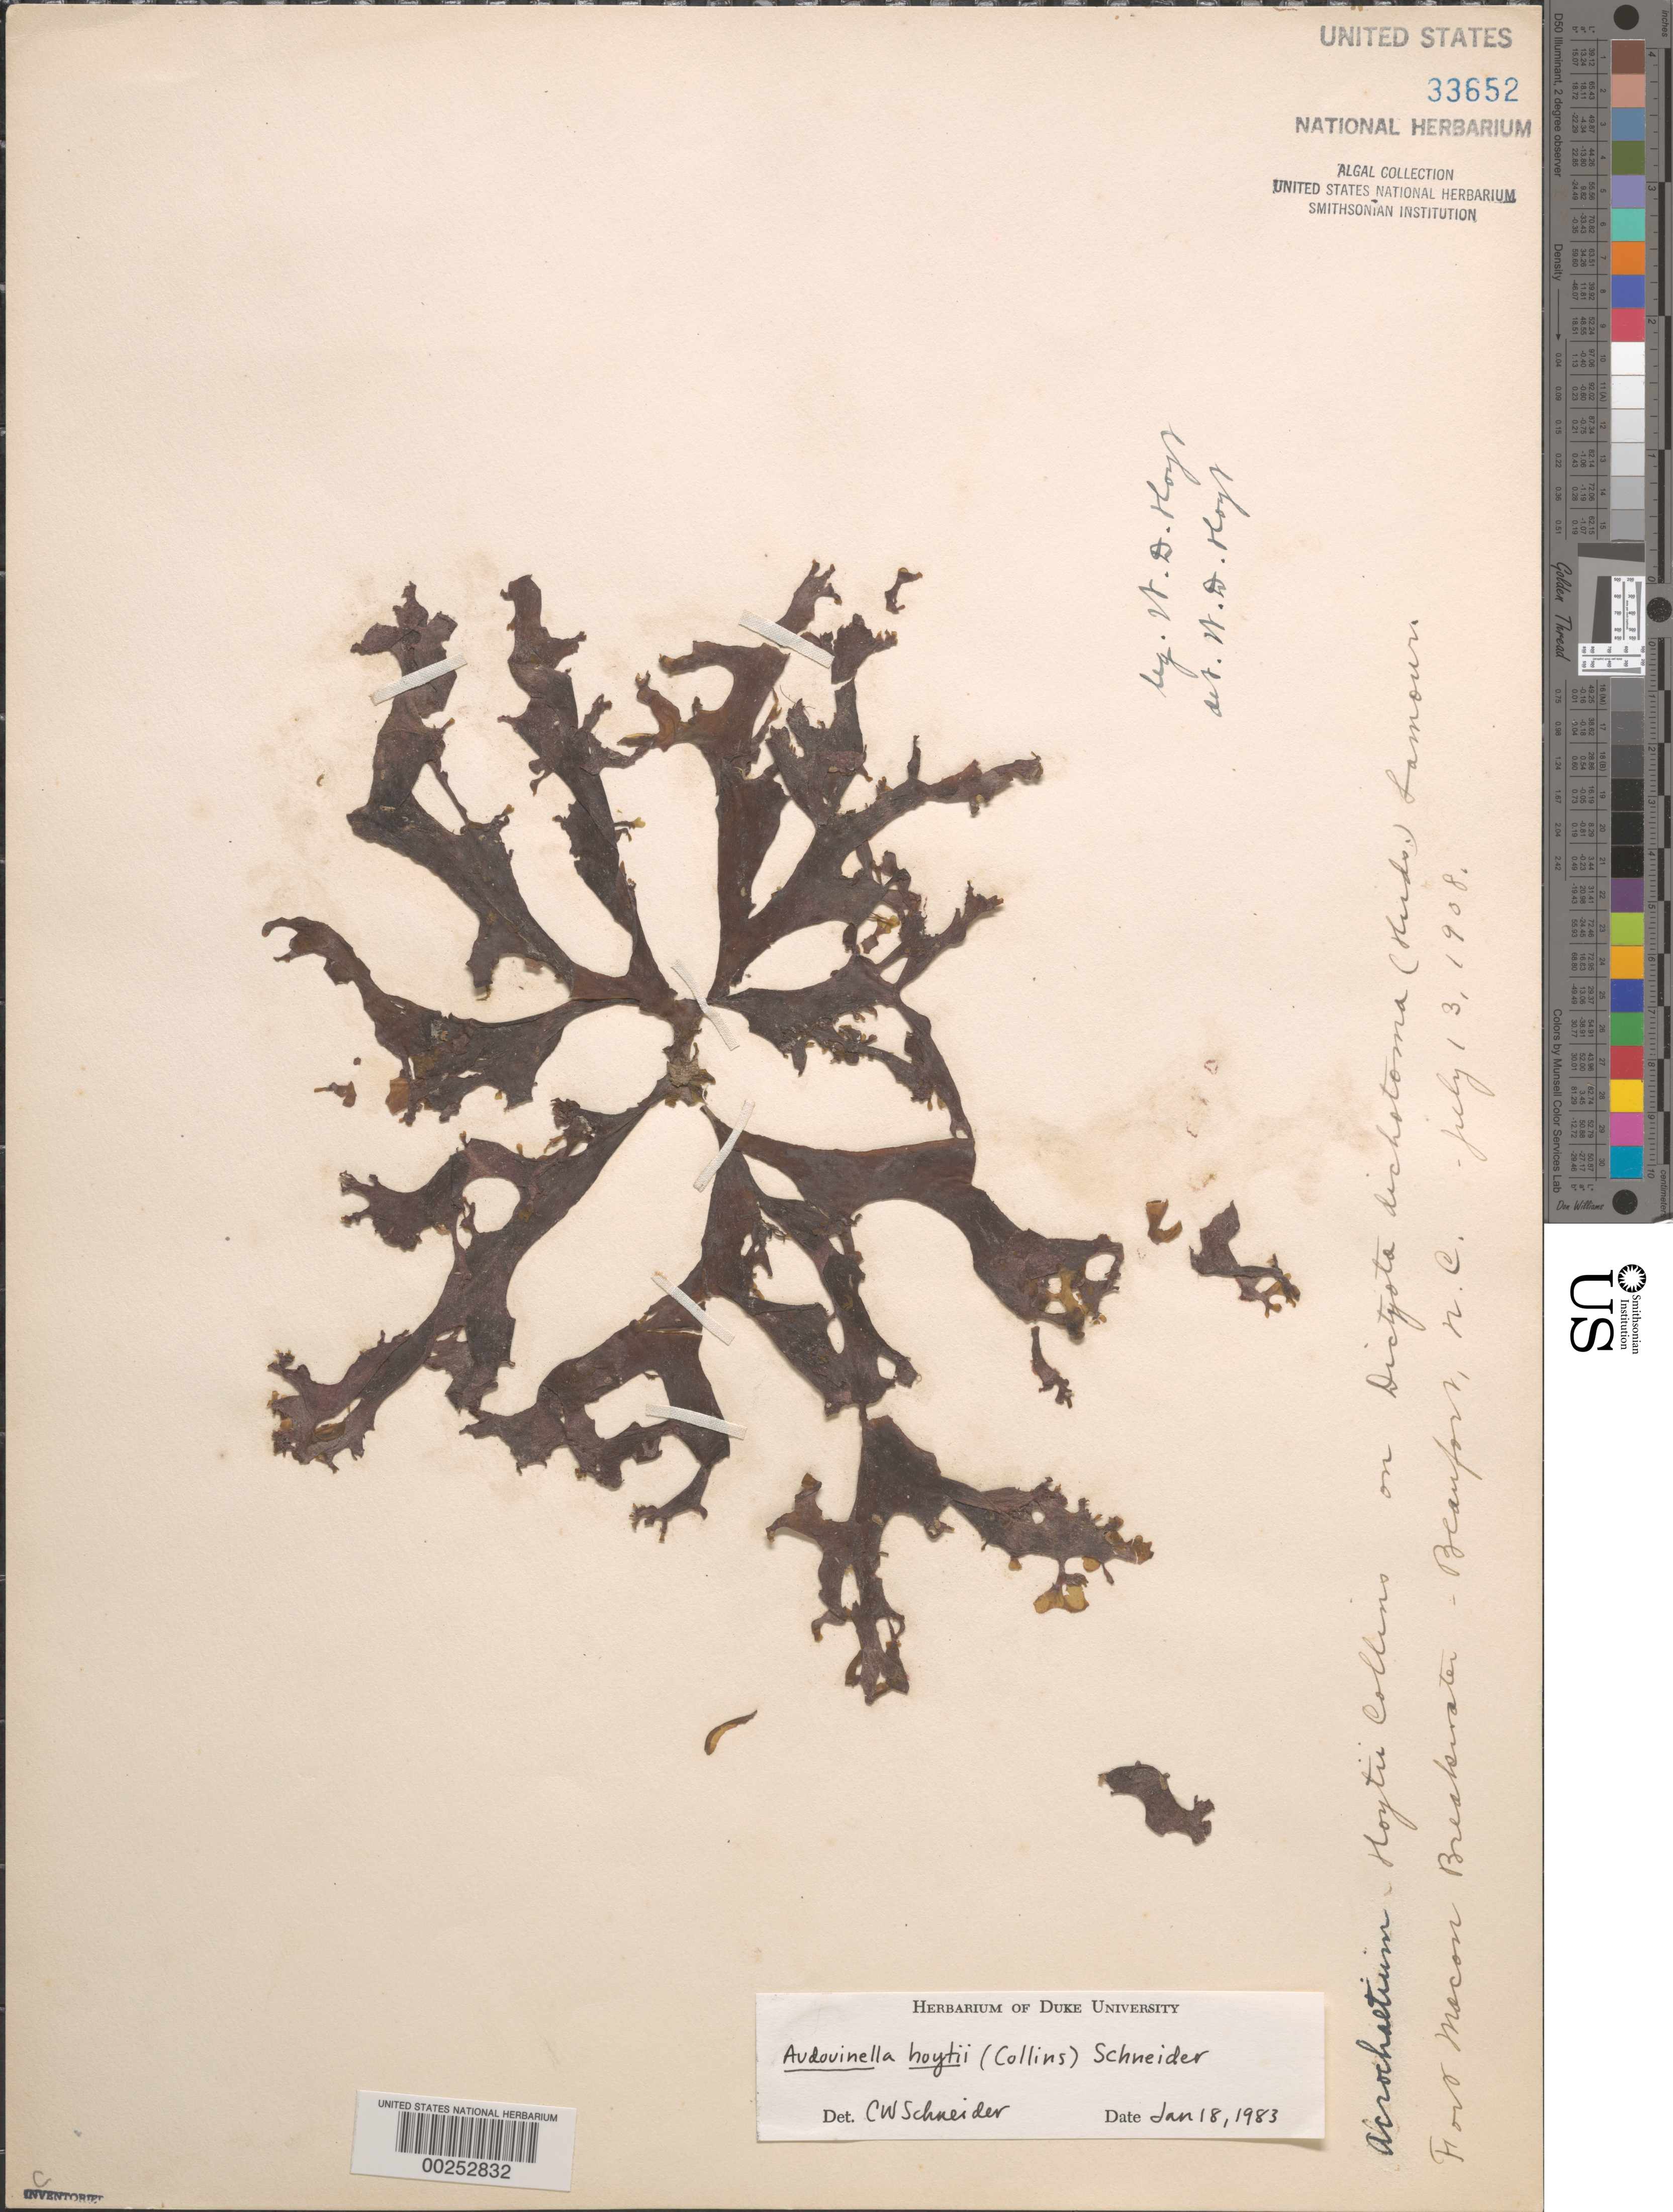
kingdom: Plantae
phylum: Rhodophyta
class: Florideophyceae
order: Acrochaetiales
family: Acrochaetiaceae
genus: Acrochaetium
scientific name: Acrochaetium hoytii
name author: Collins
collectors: W. D. Hoyt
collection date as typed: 13 Jul 1908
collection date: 1908-07-13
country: United States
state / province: North Carolina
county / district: Carteret County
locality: Beaufort, Fort Macon breakwater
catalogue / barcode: US 33652